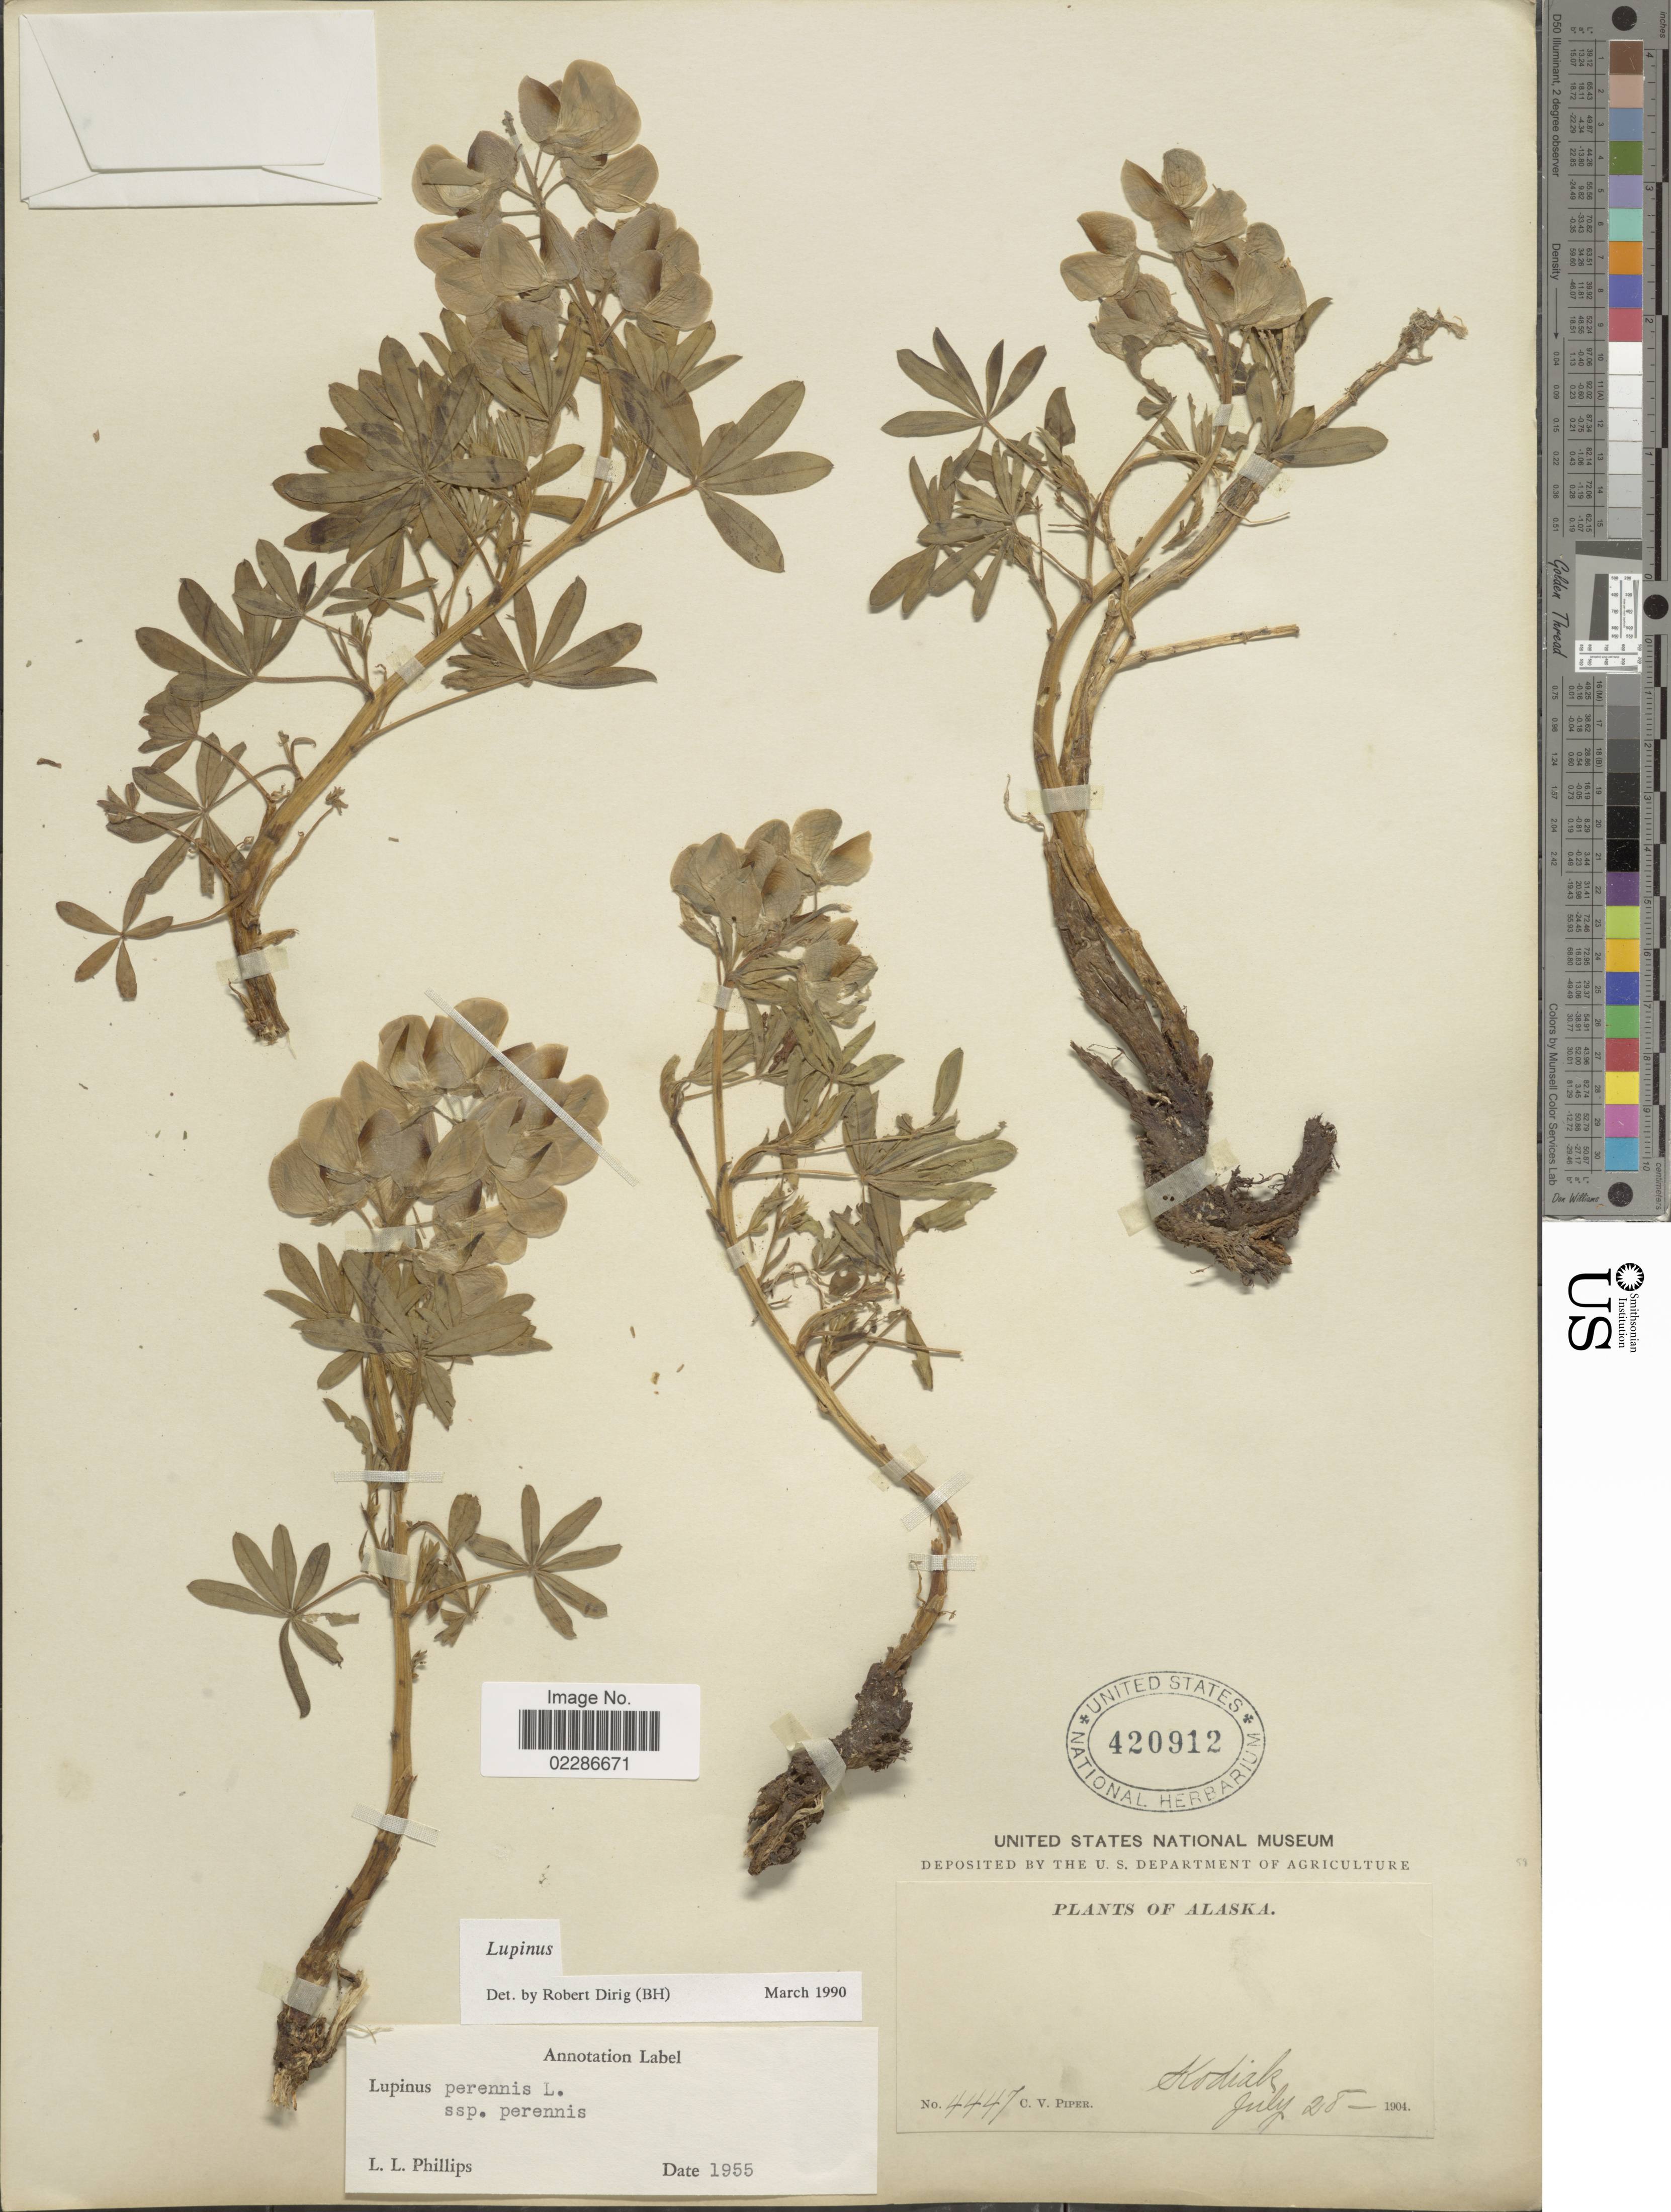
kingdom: Plantae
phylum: Tracheophyta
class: Magnoliopsida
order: Fabales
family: Fabaceae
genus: Lupinus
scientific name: Lupinus perennis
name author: L.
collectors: C. V. Piper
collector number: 4447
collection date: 1904-07-28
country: United States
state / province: Alaska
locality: Kodiak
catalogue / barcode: US 420912